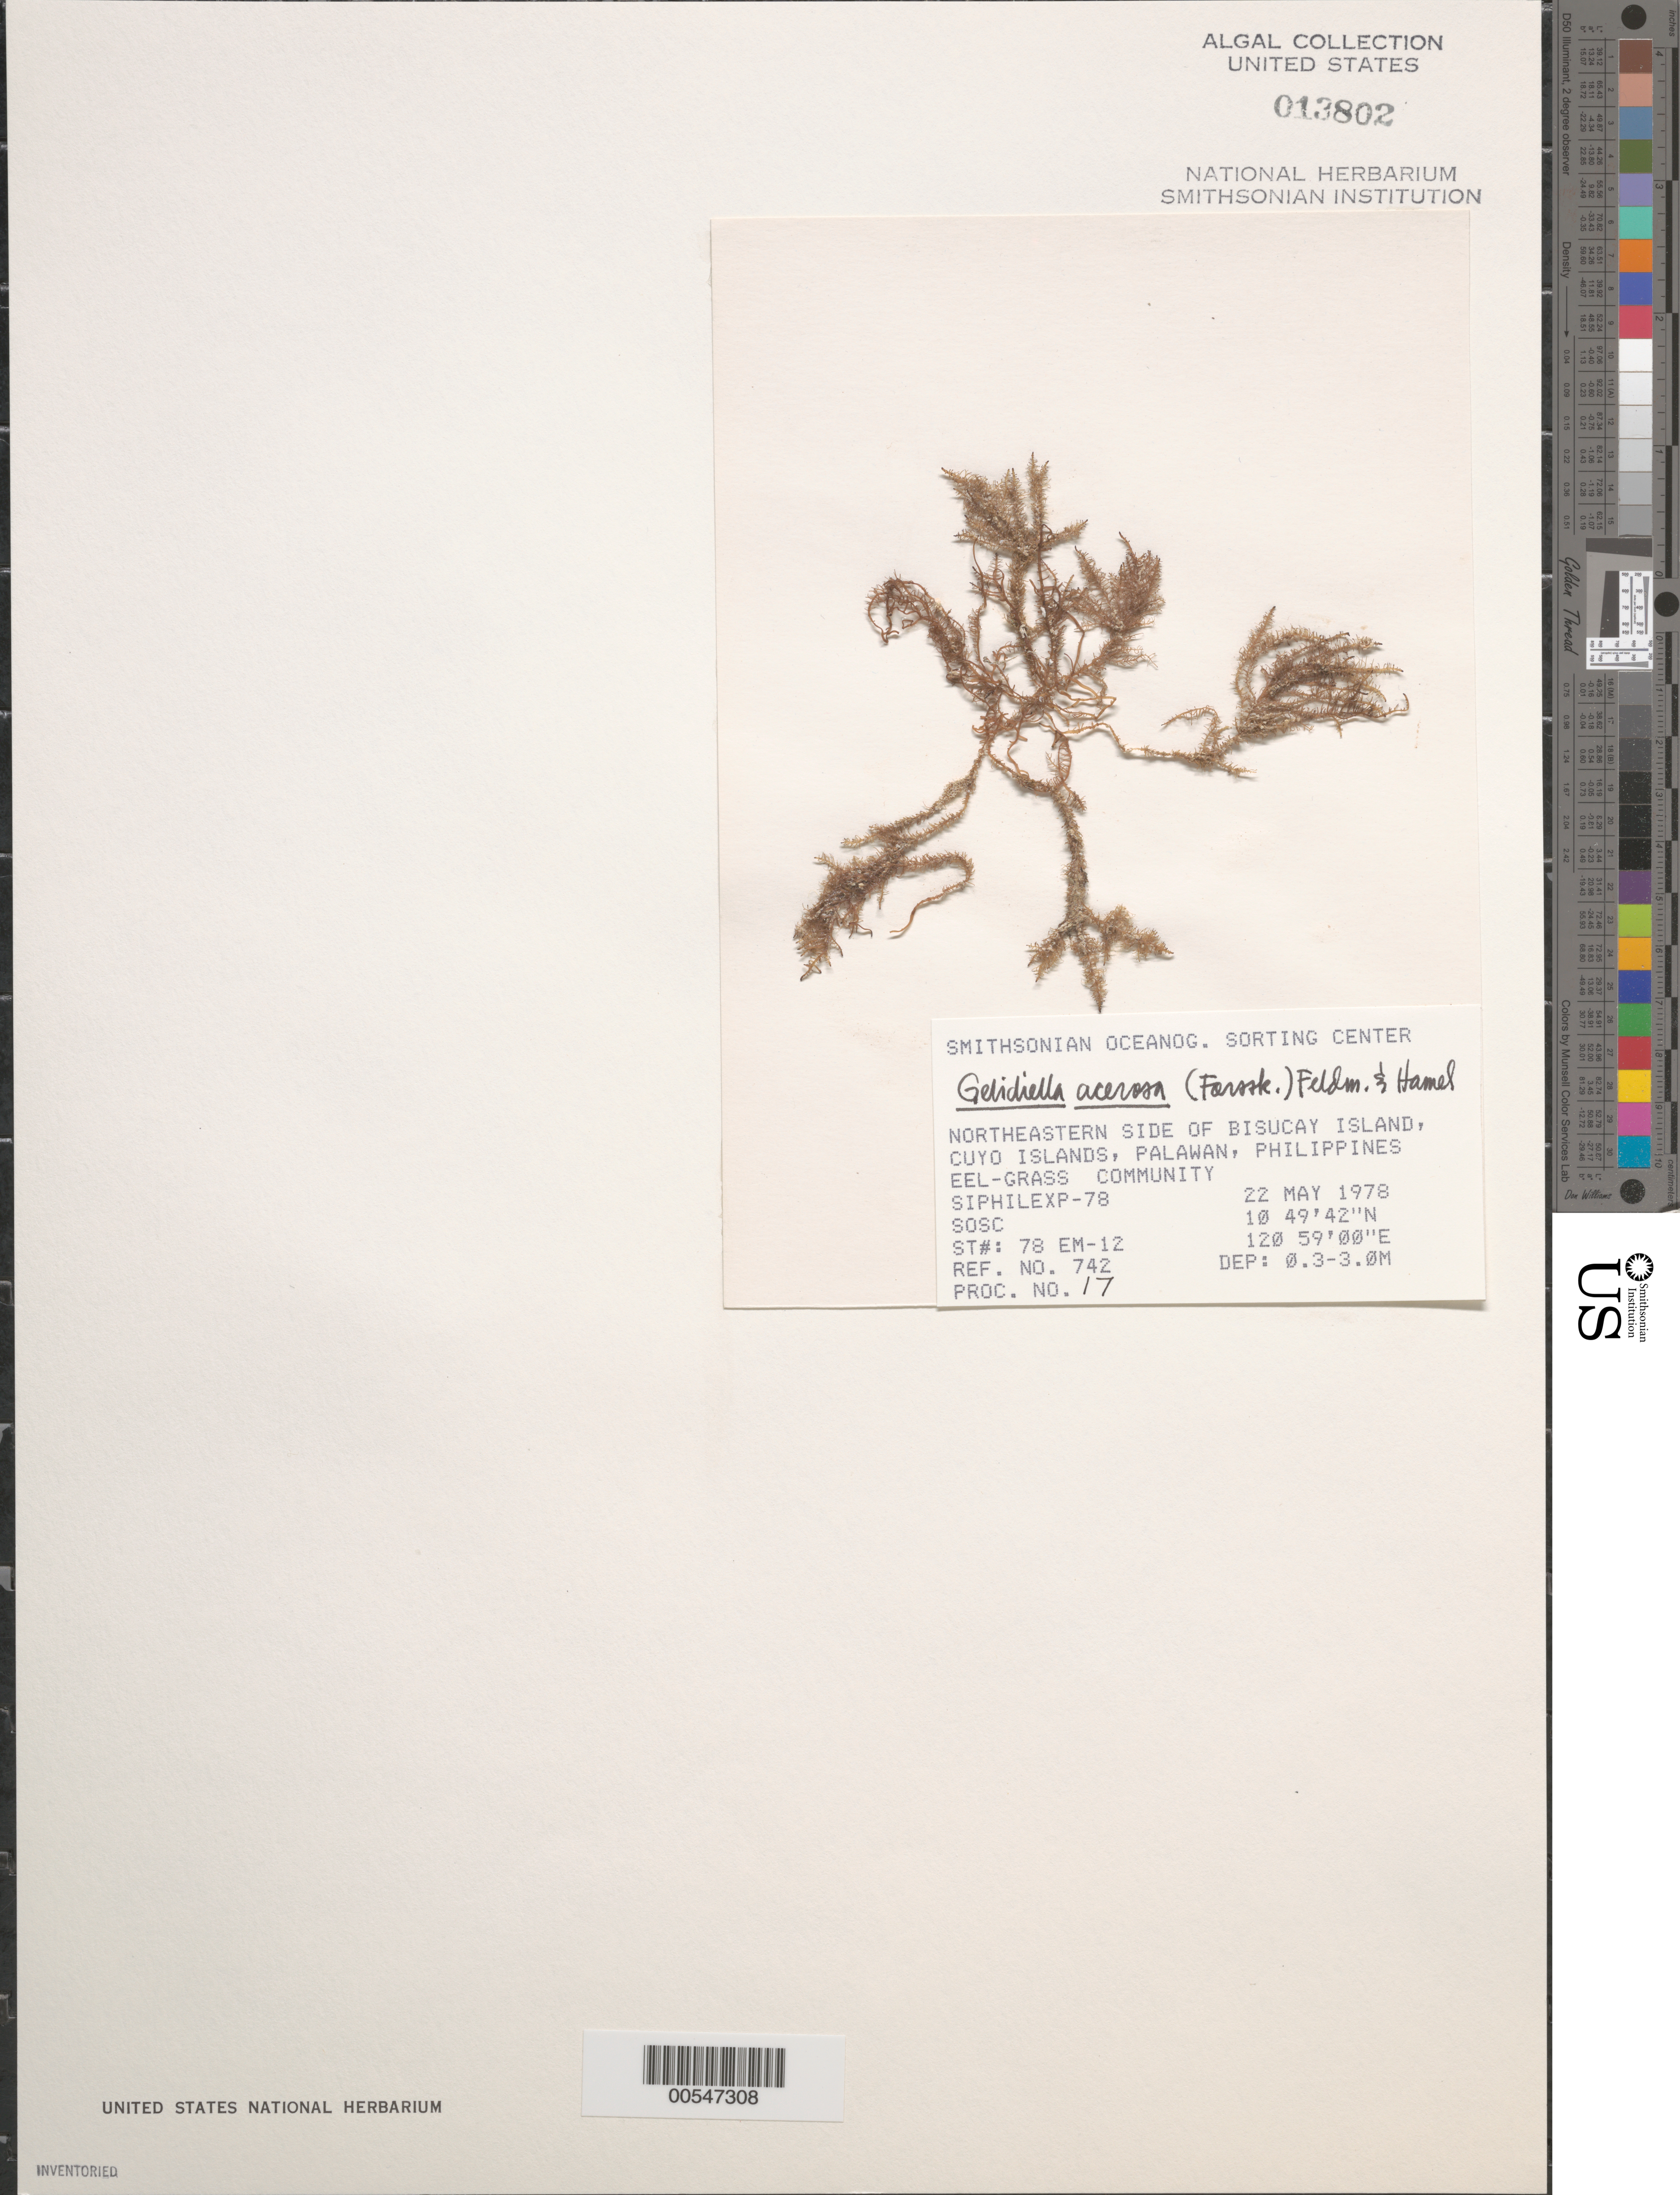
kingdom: Plantae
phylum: Rhodophyta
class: Florideophyceae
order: Gelidiales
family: Gelidiellaceae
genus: Gelidiella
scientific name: Gelidiella acerosa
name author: (Forssk.) Feldmann & G. Hamel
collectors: SOSC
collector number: Station 78 Em-12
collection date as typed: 22 May 1978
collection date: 1978-05-22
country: Philippines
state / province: Mimaropa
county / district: Palawan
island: Bisucay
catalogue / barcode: US 13802